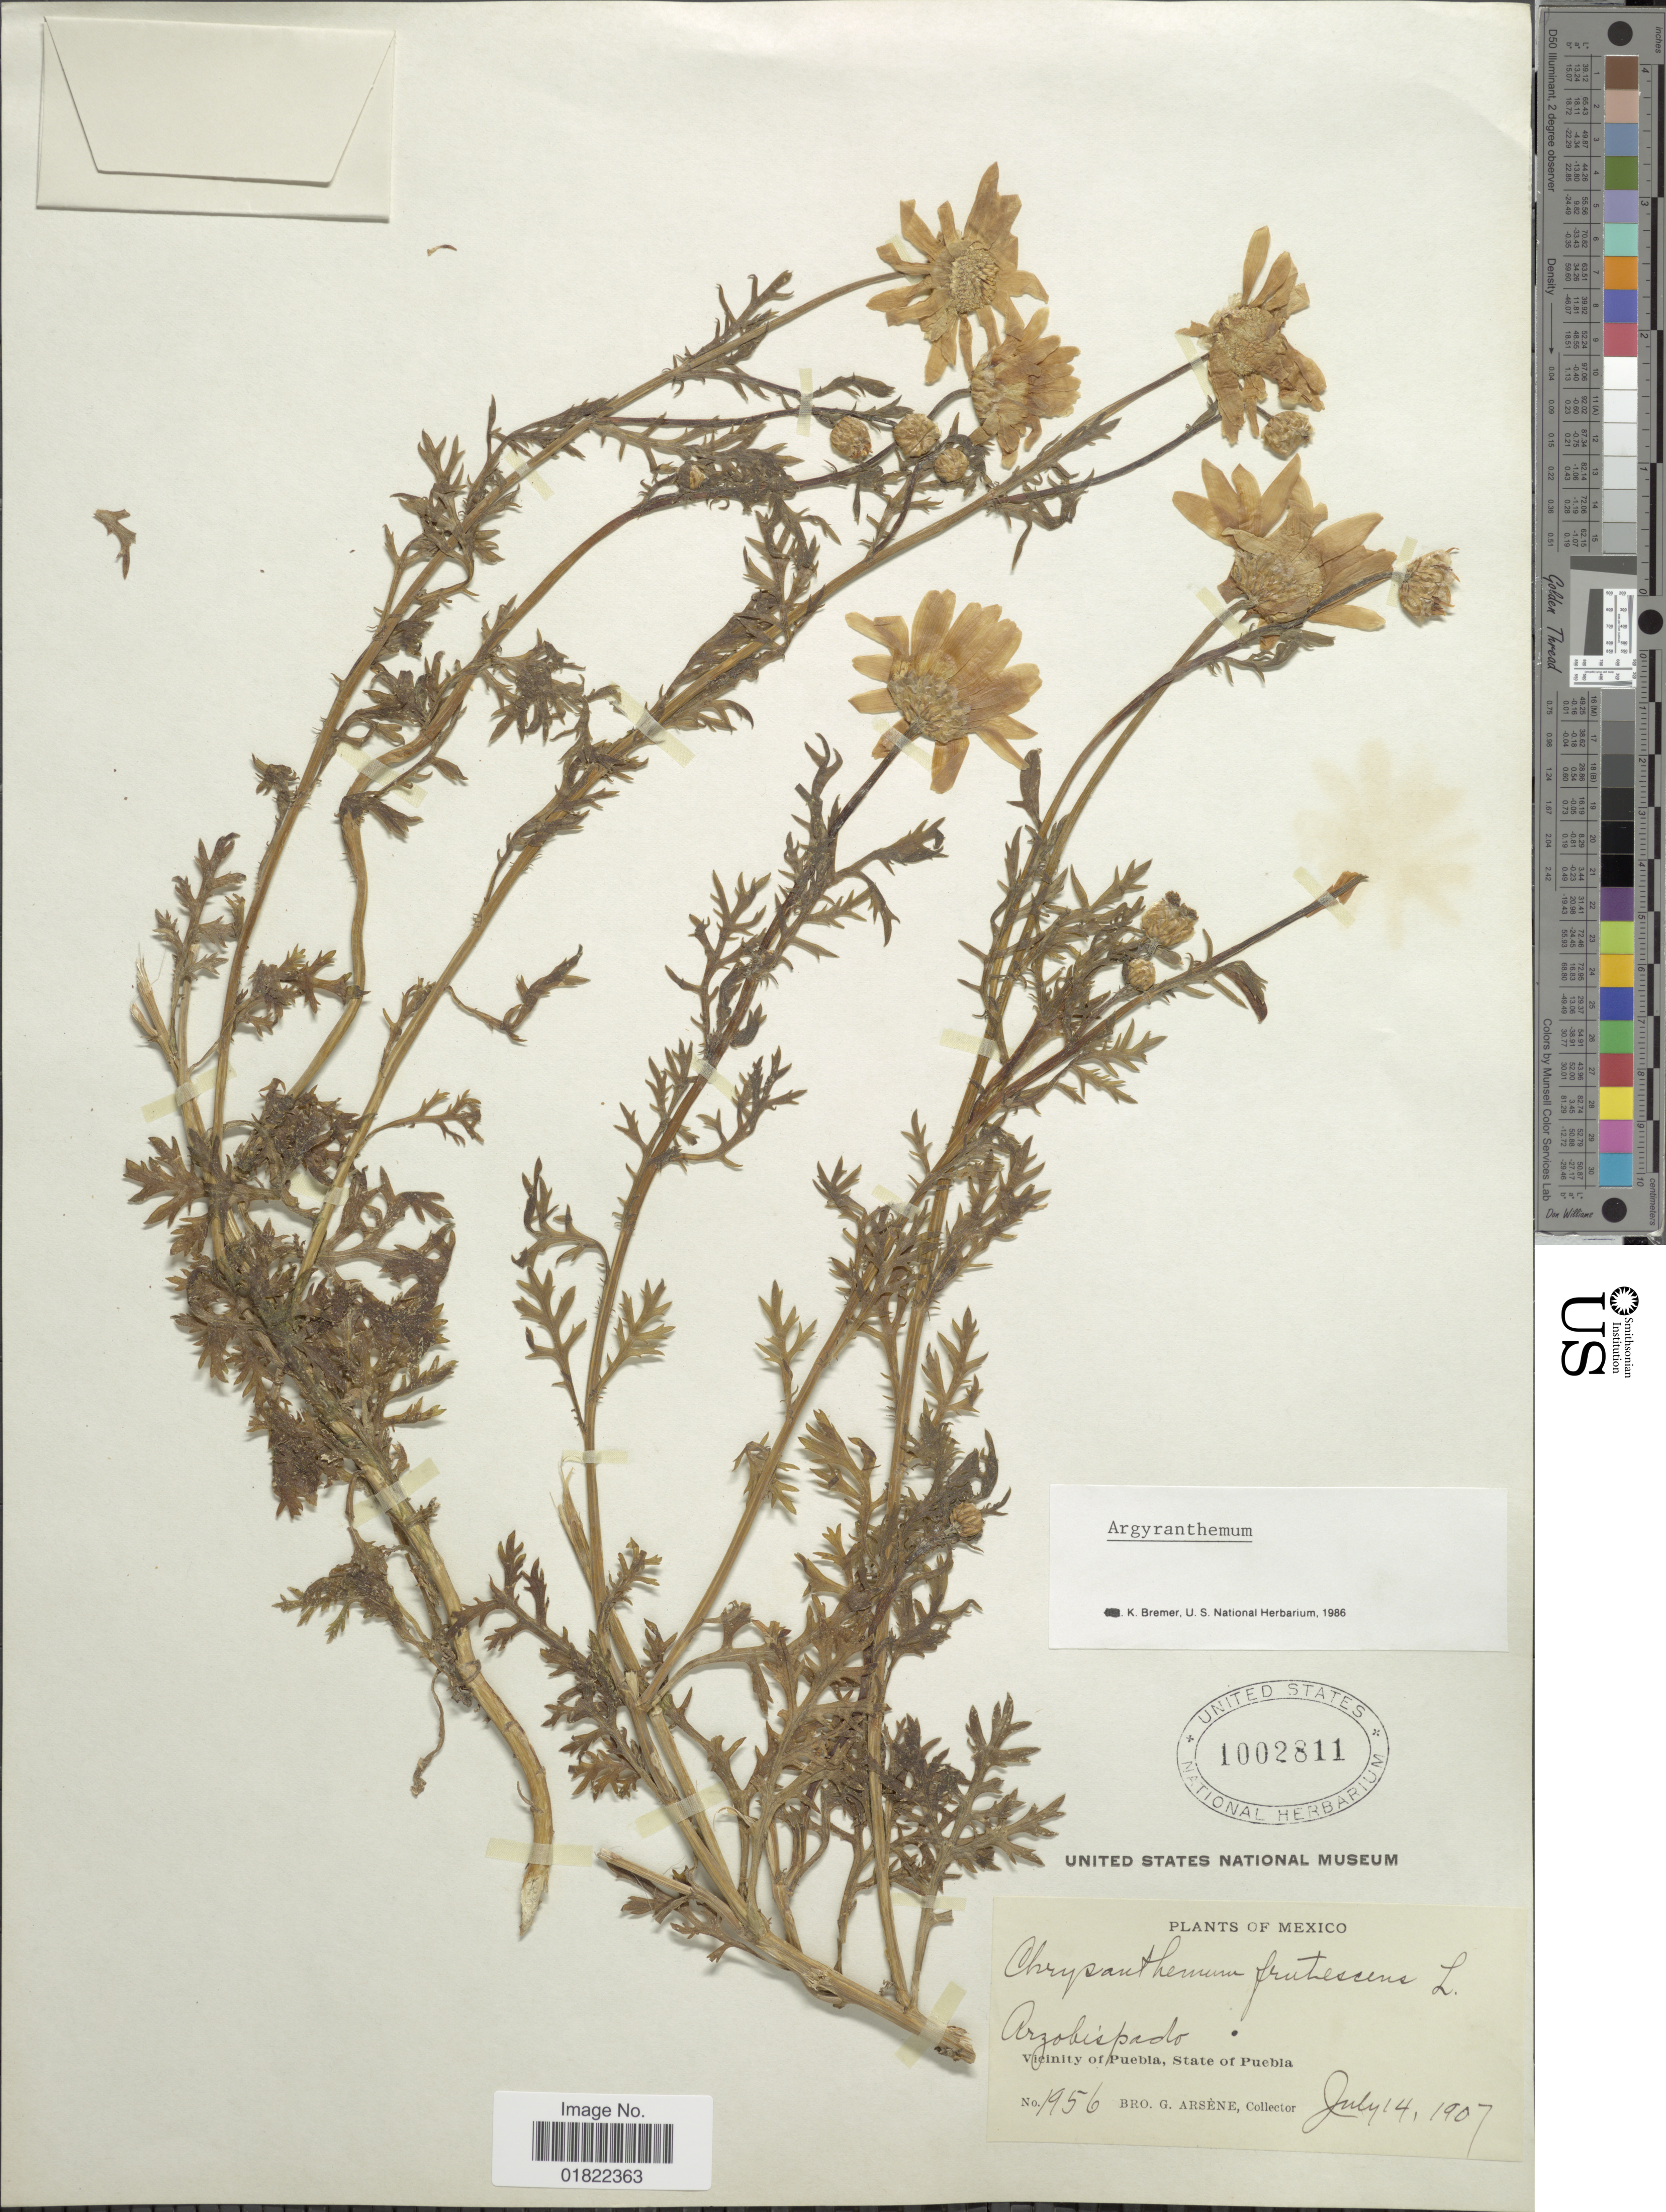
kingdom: Plantae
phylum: Tracheophyta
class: Magnoliopsida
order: Asterales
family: Asteraceae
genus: Argyranthemum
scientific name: Argyranthemum frutescens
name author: L.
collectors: Bro. G. Arsène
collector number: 1956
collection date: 1907-07-14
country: Mexico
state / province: Puebla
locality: Arzobispado, Vicinity of Puebla, State of Puebla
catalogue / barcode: US 1002811